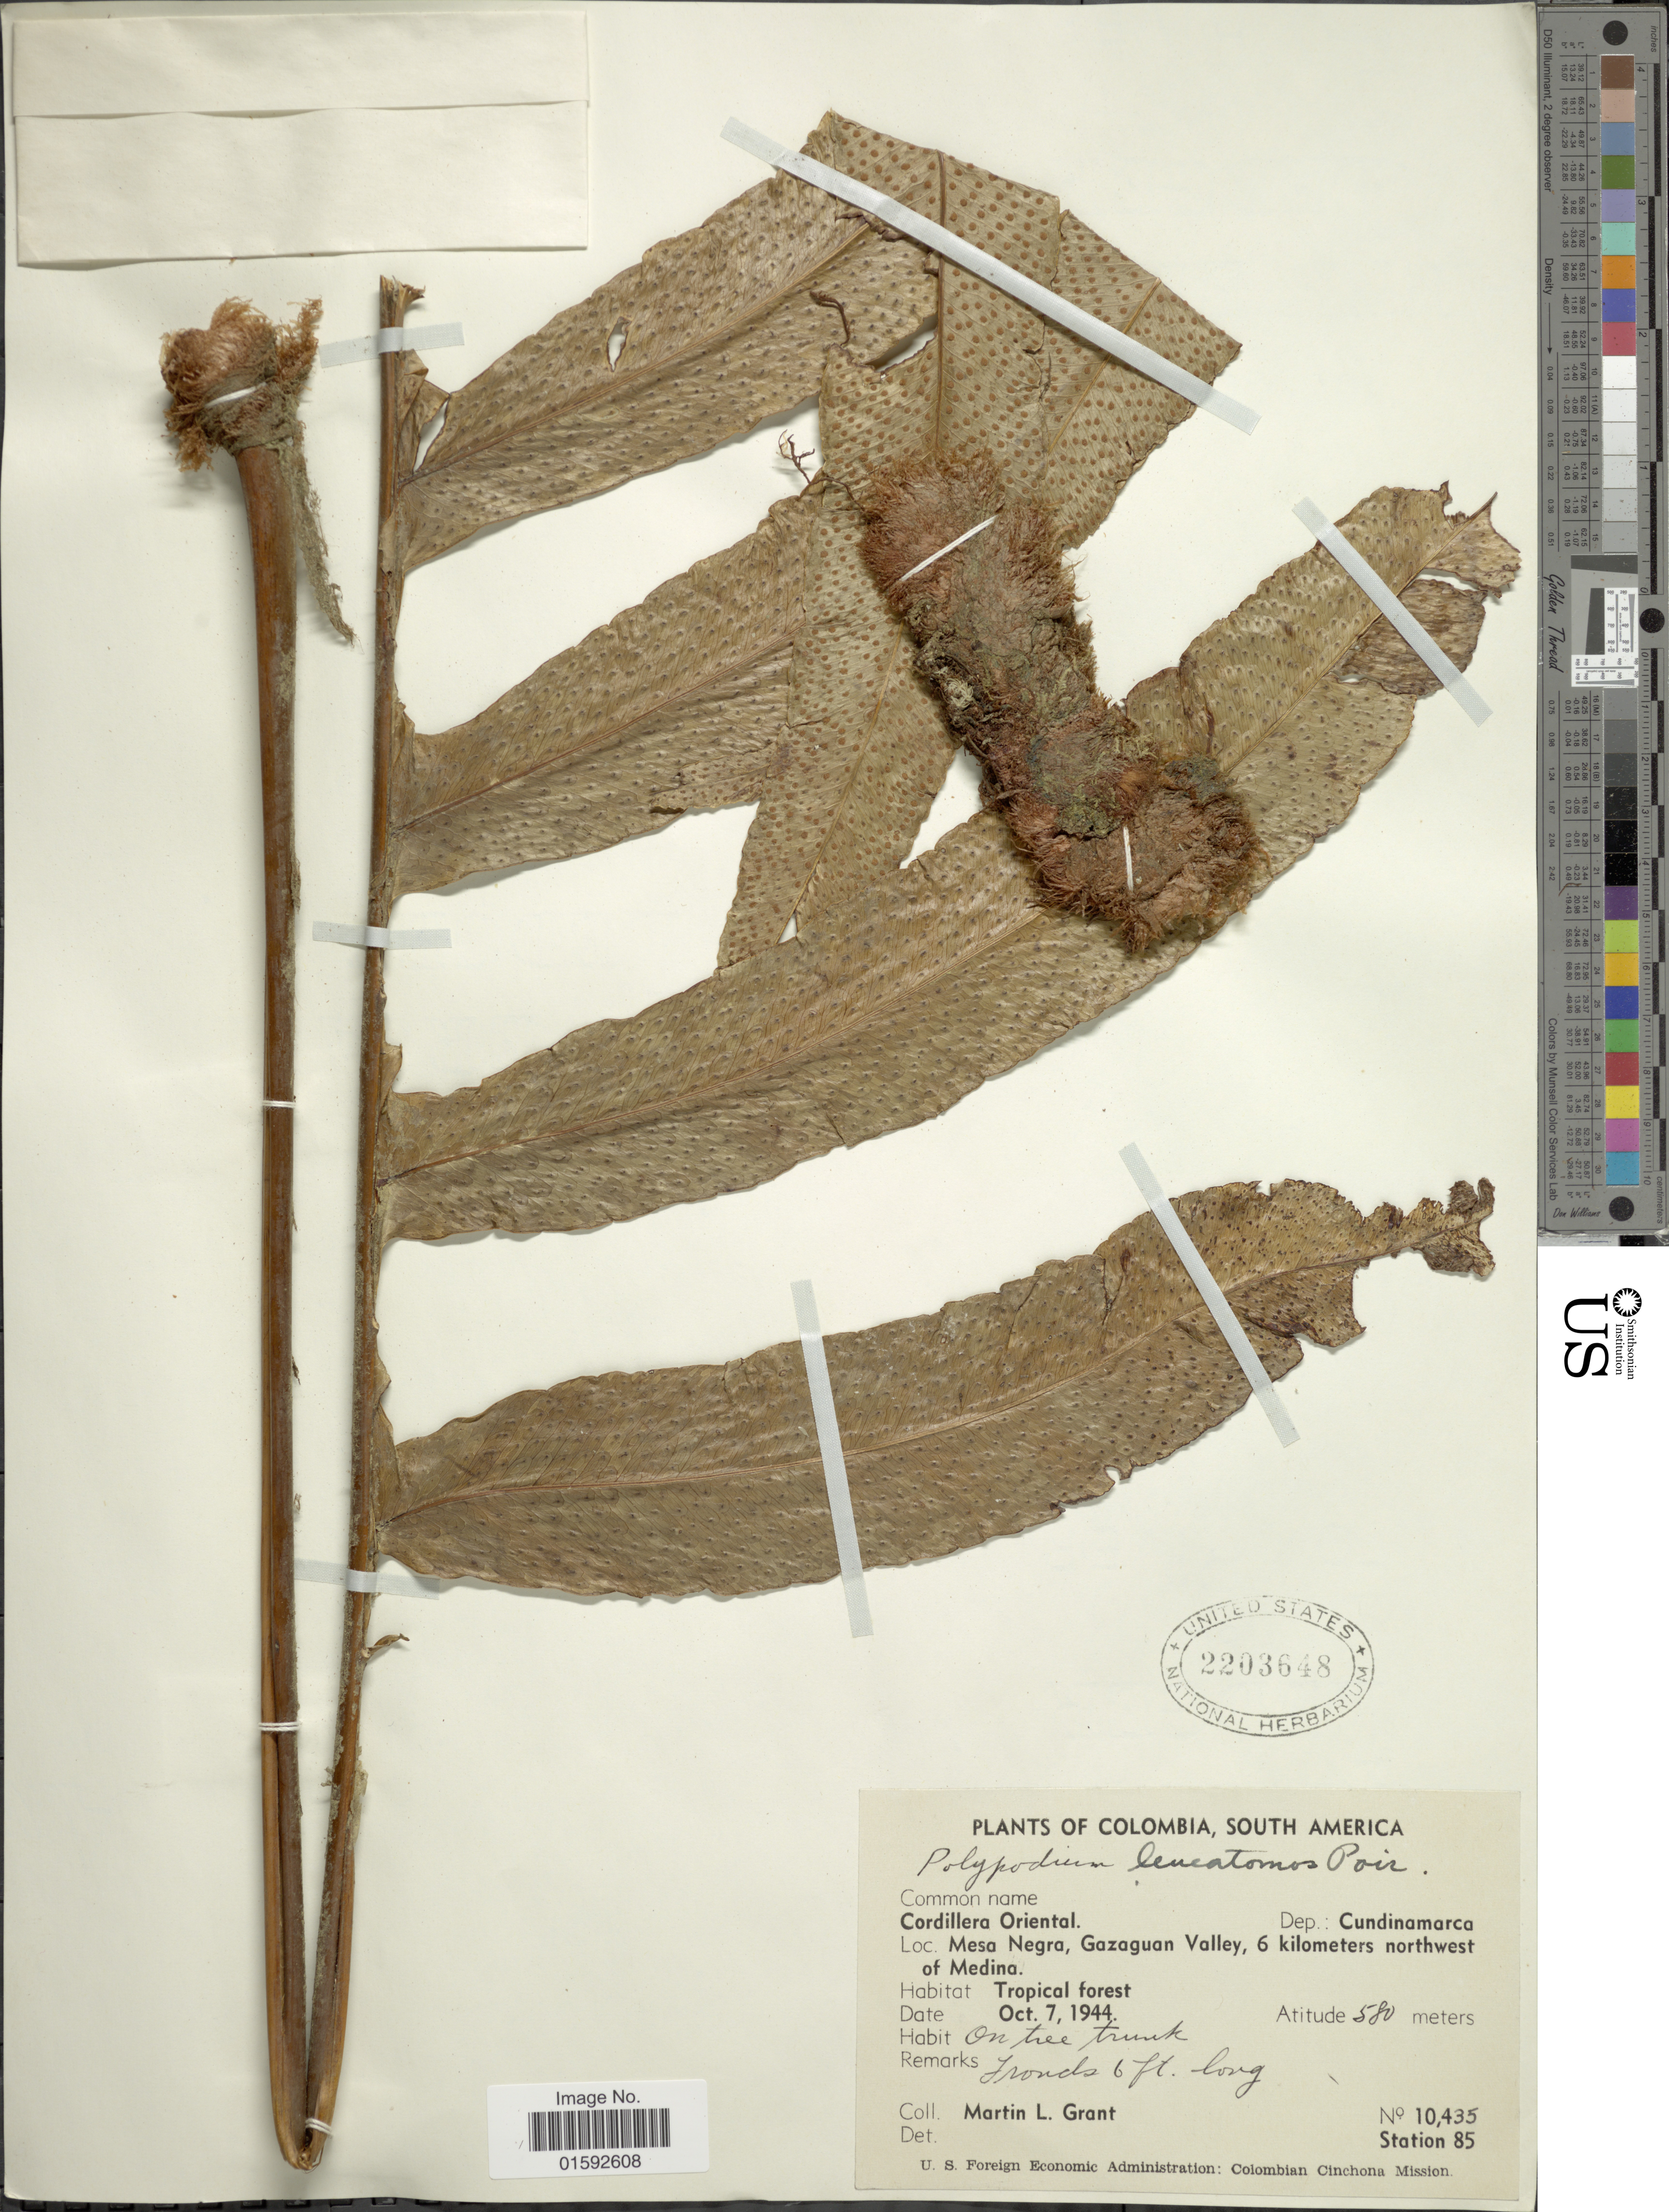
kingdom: Plantae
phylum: Tracheophyta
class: Polypodiopsida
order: Polypodiales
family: Polypodiaceae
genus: Phlebodium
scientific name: Phlebodium decumanum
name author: (Willd.) J. Sm.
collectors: M. L. Grant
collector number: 10435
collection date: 1944-10-07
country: Colombia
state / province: Cundinamarca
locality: Colombia, South America, Mesa Negra, Gazaguan Valley, 6 kilometers northwest of Medina, Cordillera Oriental, Dep. Cundinamarca.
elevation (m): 580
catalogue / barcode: US 2203648